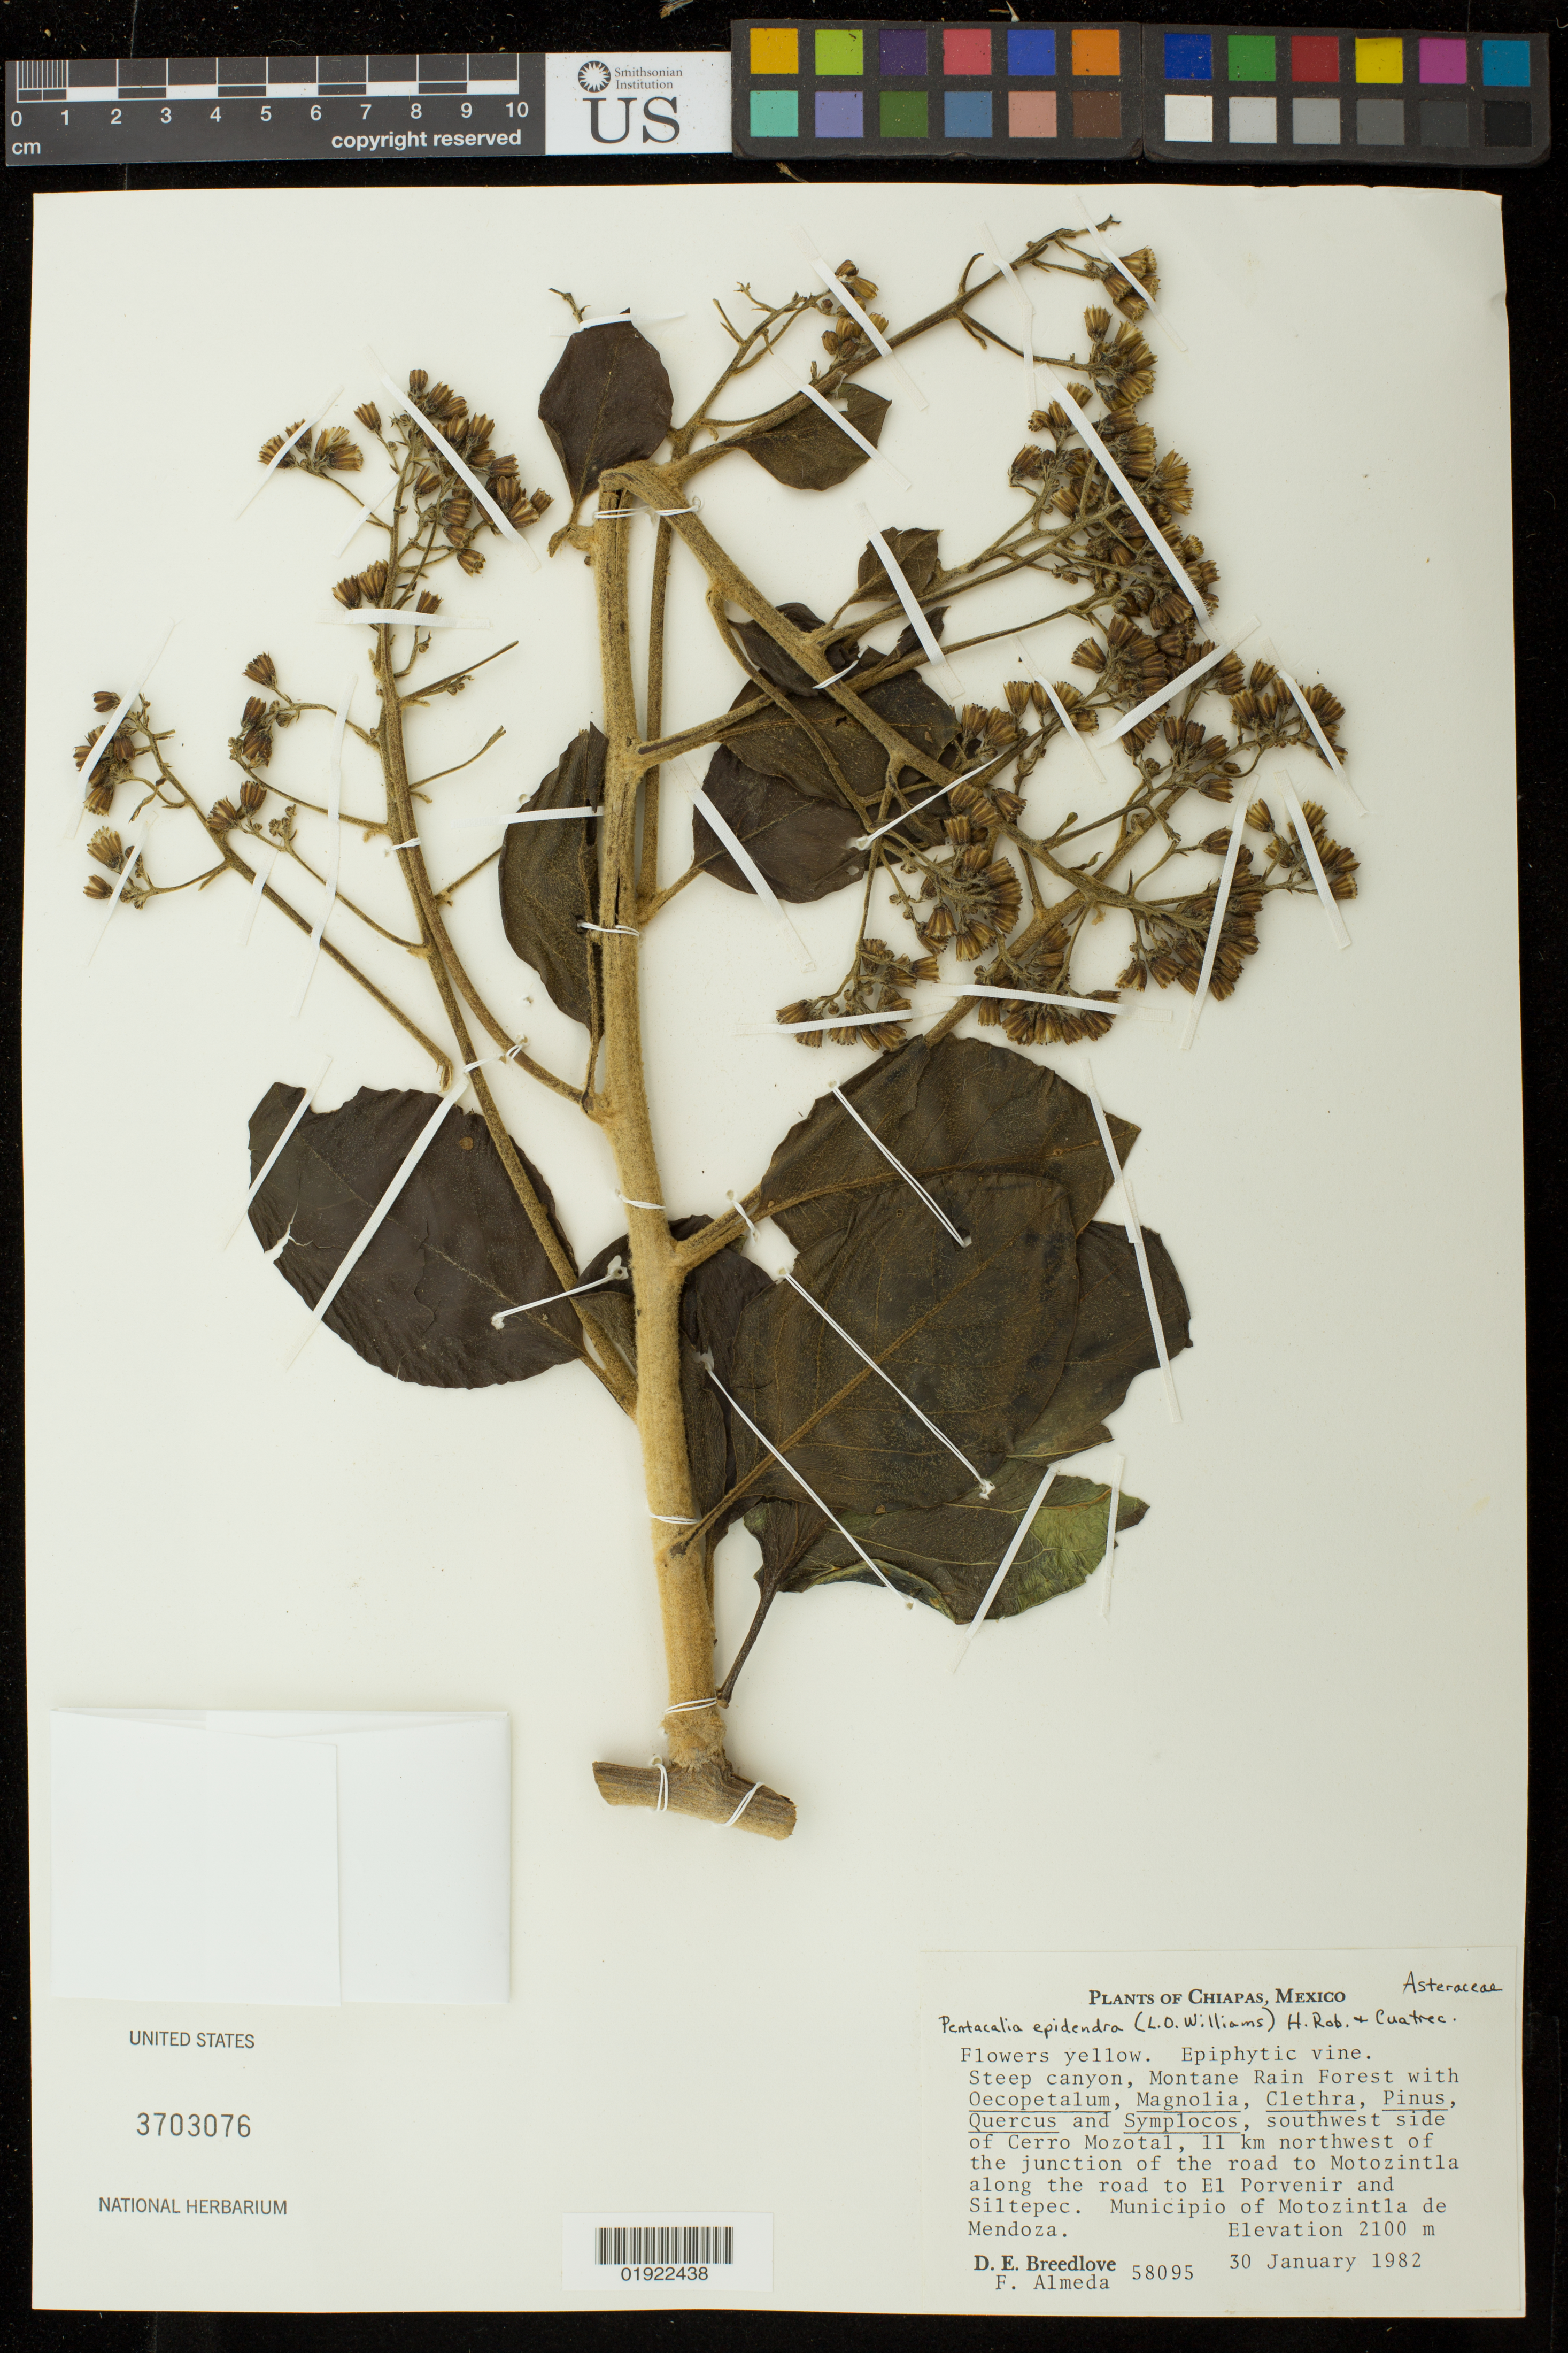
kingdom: Plantae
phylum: Tracheophyta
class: Magnoliopsida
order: Asterales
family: Asteraceae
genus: Pentacalia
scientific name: Pentacalia epidendra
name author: (L.O. Williams) H. Rob. & Cuatrec.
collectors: D. E. Breedlove & F. Almeda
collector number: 58095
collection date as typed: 30 January 1982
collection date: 1982-01-30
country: Mexico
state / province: Chiapas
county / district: Motozintla de Mendoza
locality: southwest side of Cerro Mozotal, 11 km northwest of the junction of the road to Motozintla along the road to El Porvenir and Siltepec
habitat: steep canyon, montane rain forest with Oecopetalum, Magnolia, Clethra, Pinus, Quercus and Symplocos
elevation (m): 2100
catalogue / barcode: US 3703076